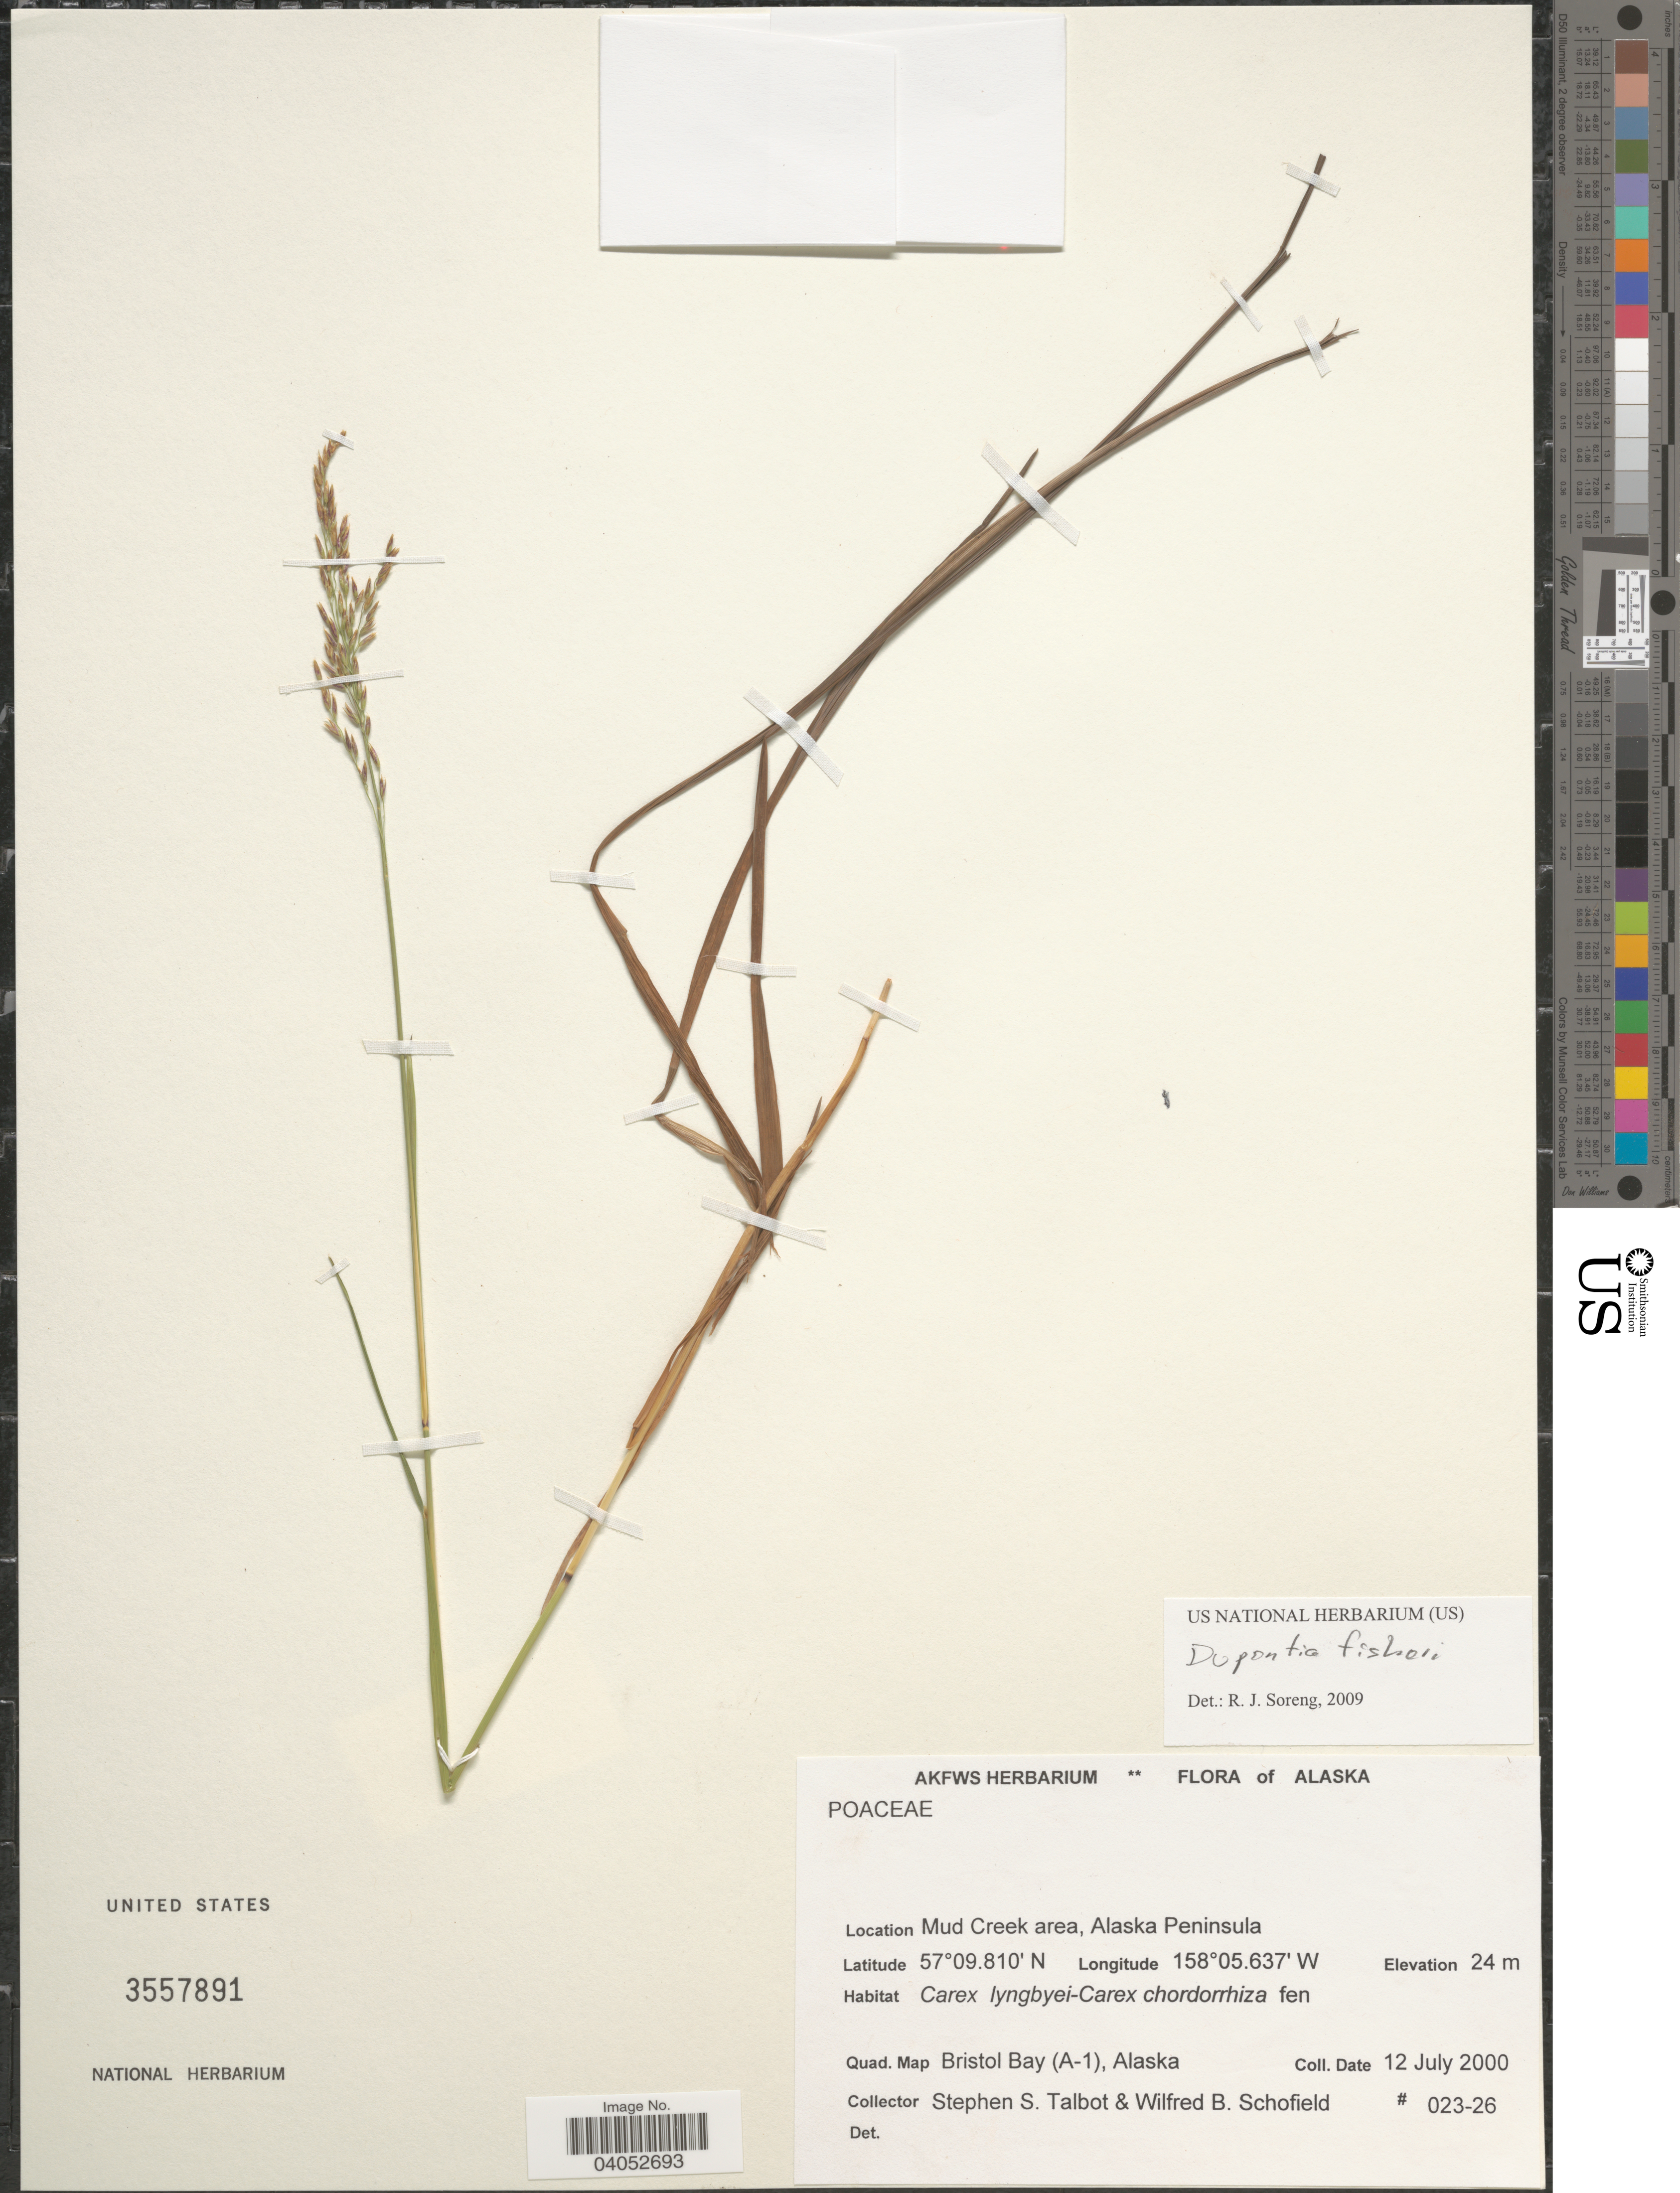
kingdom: Plantae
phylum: Tracheophyta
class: Liliopsida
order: Poales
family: Poaceae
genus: Dupontia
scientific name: Dupontia micrantha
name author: Holm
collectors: S. S. Talbot & W. Schofield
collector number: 023-26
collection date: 2000-07-12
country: United States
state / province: Alaska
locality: Mud Creek area, Alaska Peninsula. Quad. Map Bristol Bay (A-1).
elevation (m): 24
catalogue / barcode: US 3557891